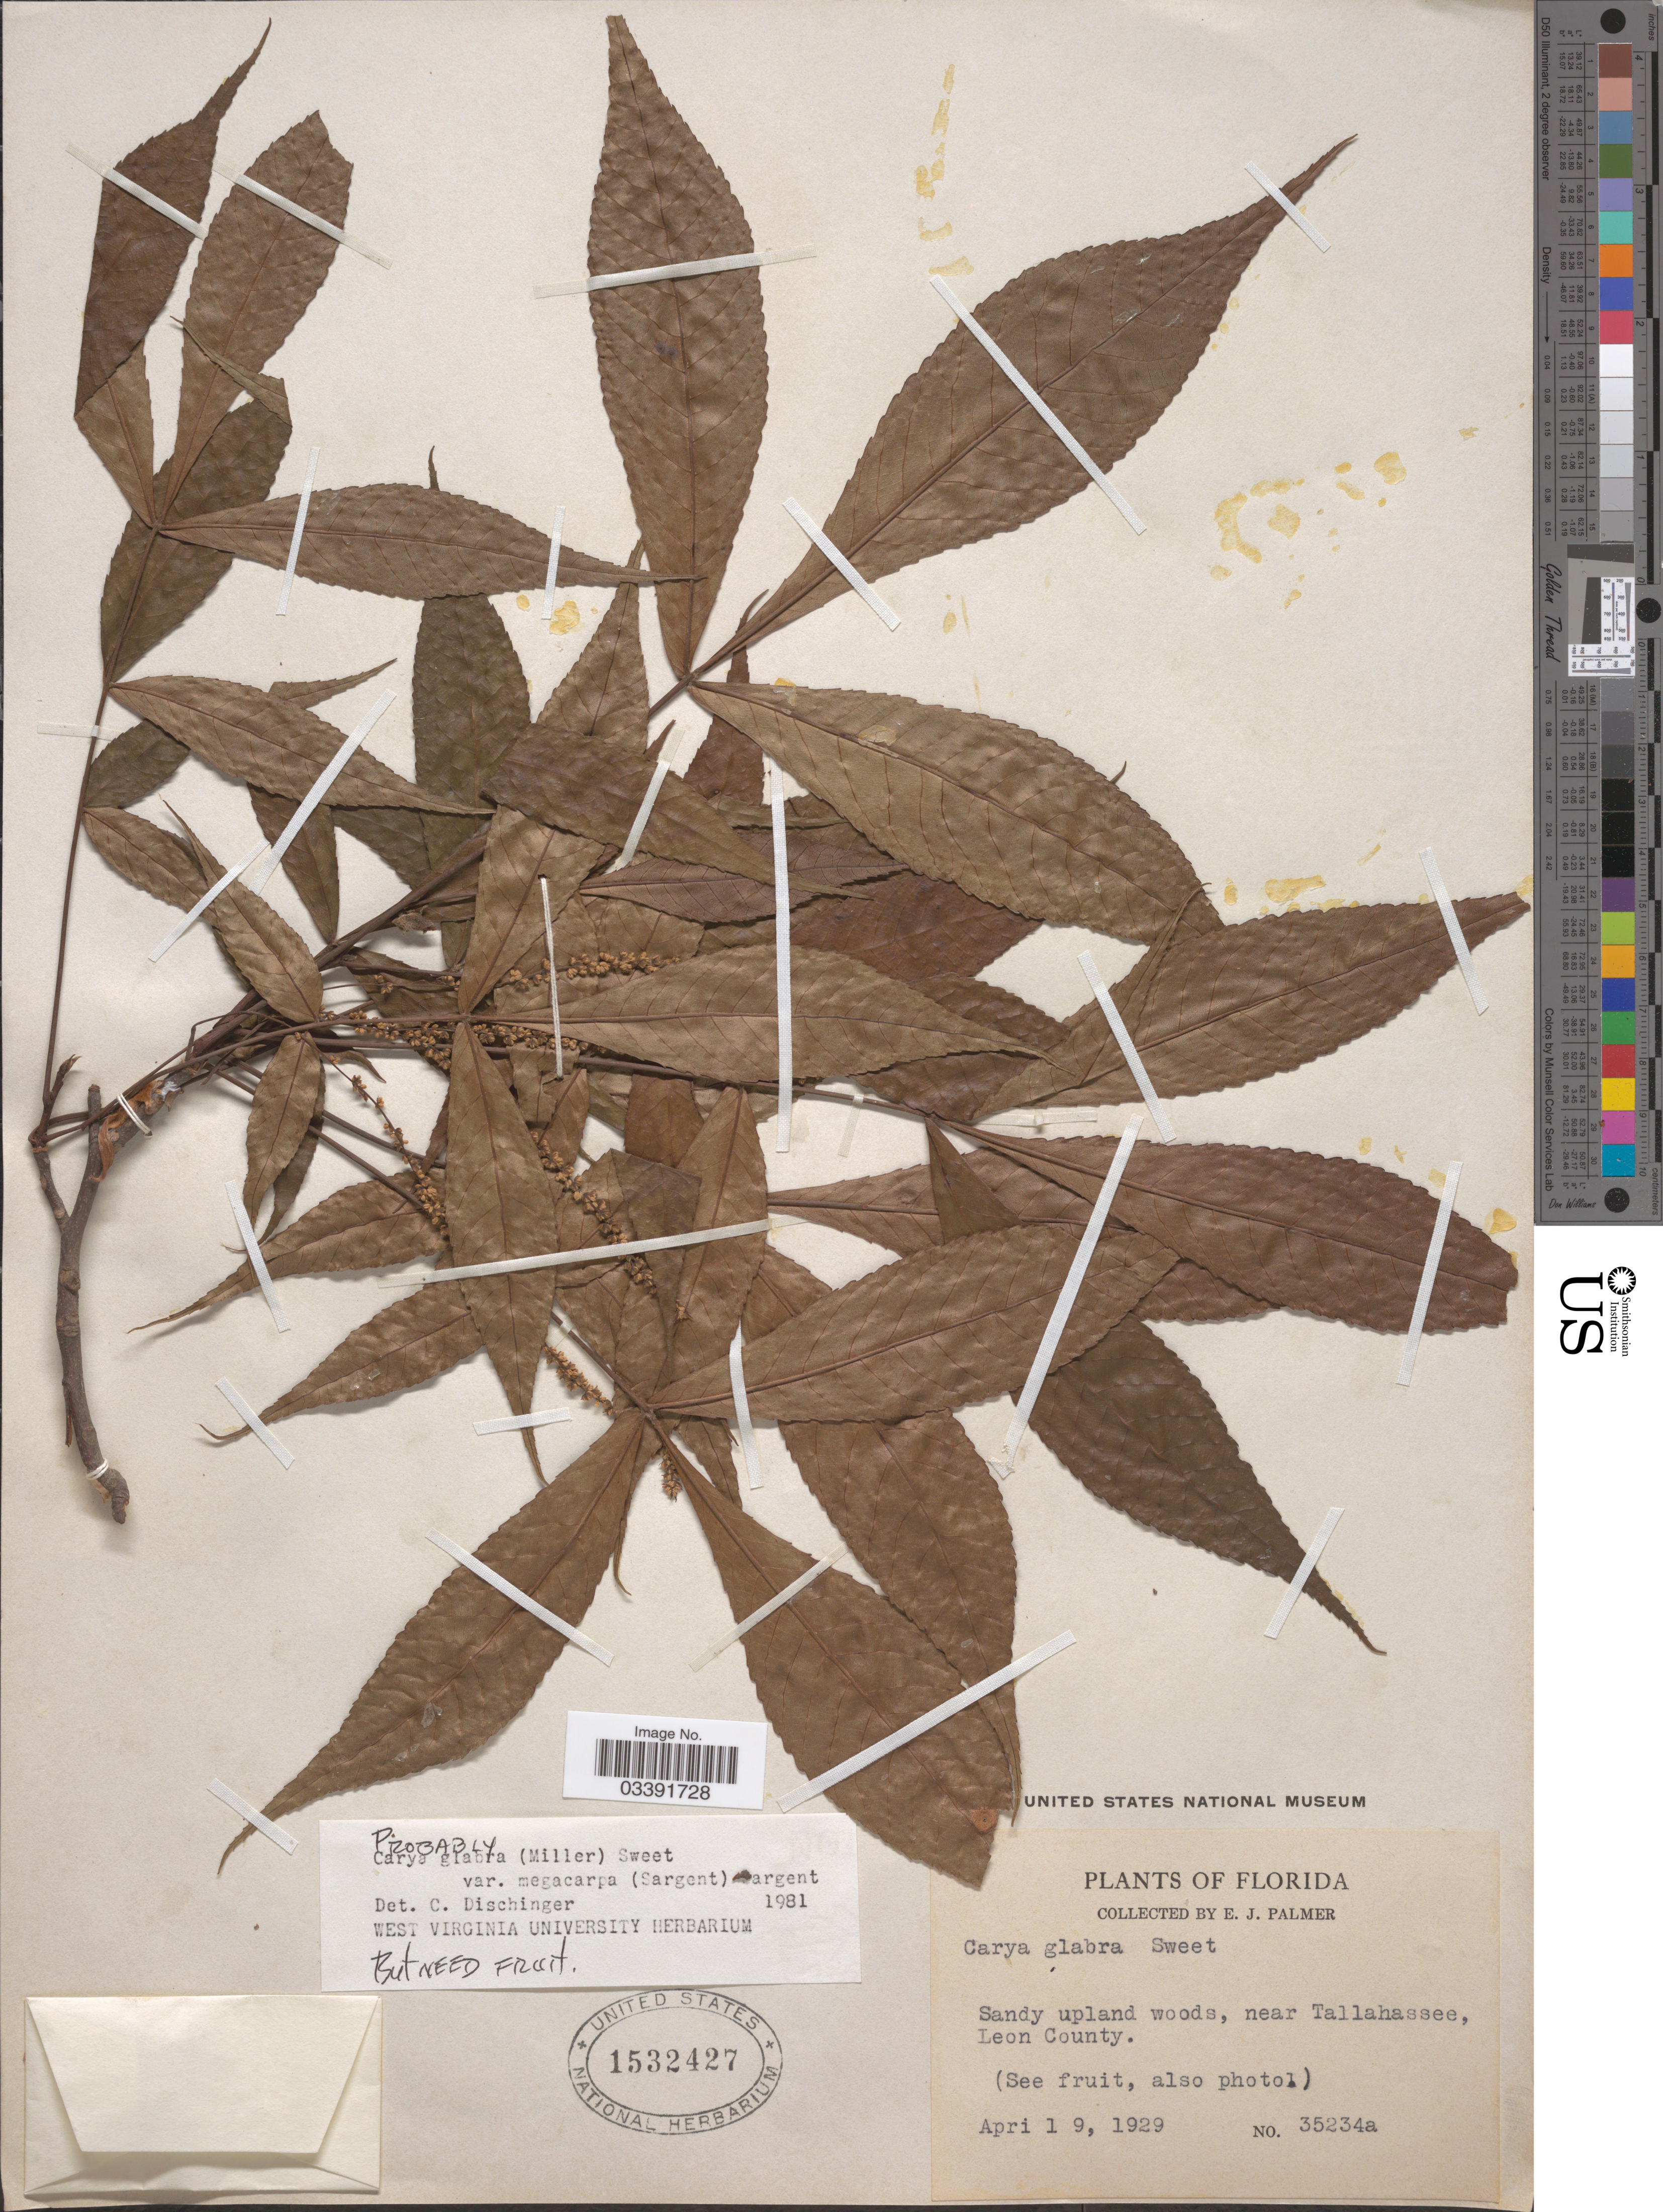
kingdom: Plantae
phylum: Tracheophyta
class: Magnoliopsida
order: Fagales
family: Juglandaceae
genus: Carya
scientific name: Carya glabra var. megacarpa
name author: (Sarg.) Sarg.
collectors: E. J. Palmer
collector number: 35234a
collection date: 1929-04-09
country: United States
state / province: Florida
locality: Near Tallahassee, Leon County.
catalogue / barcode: US 1532427